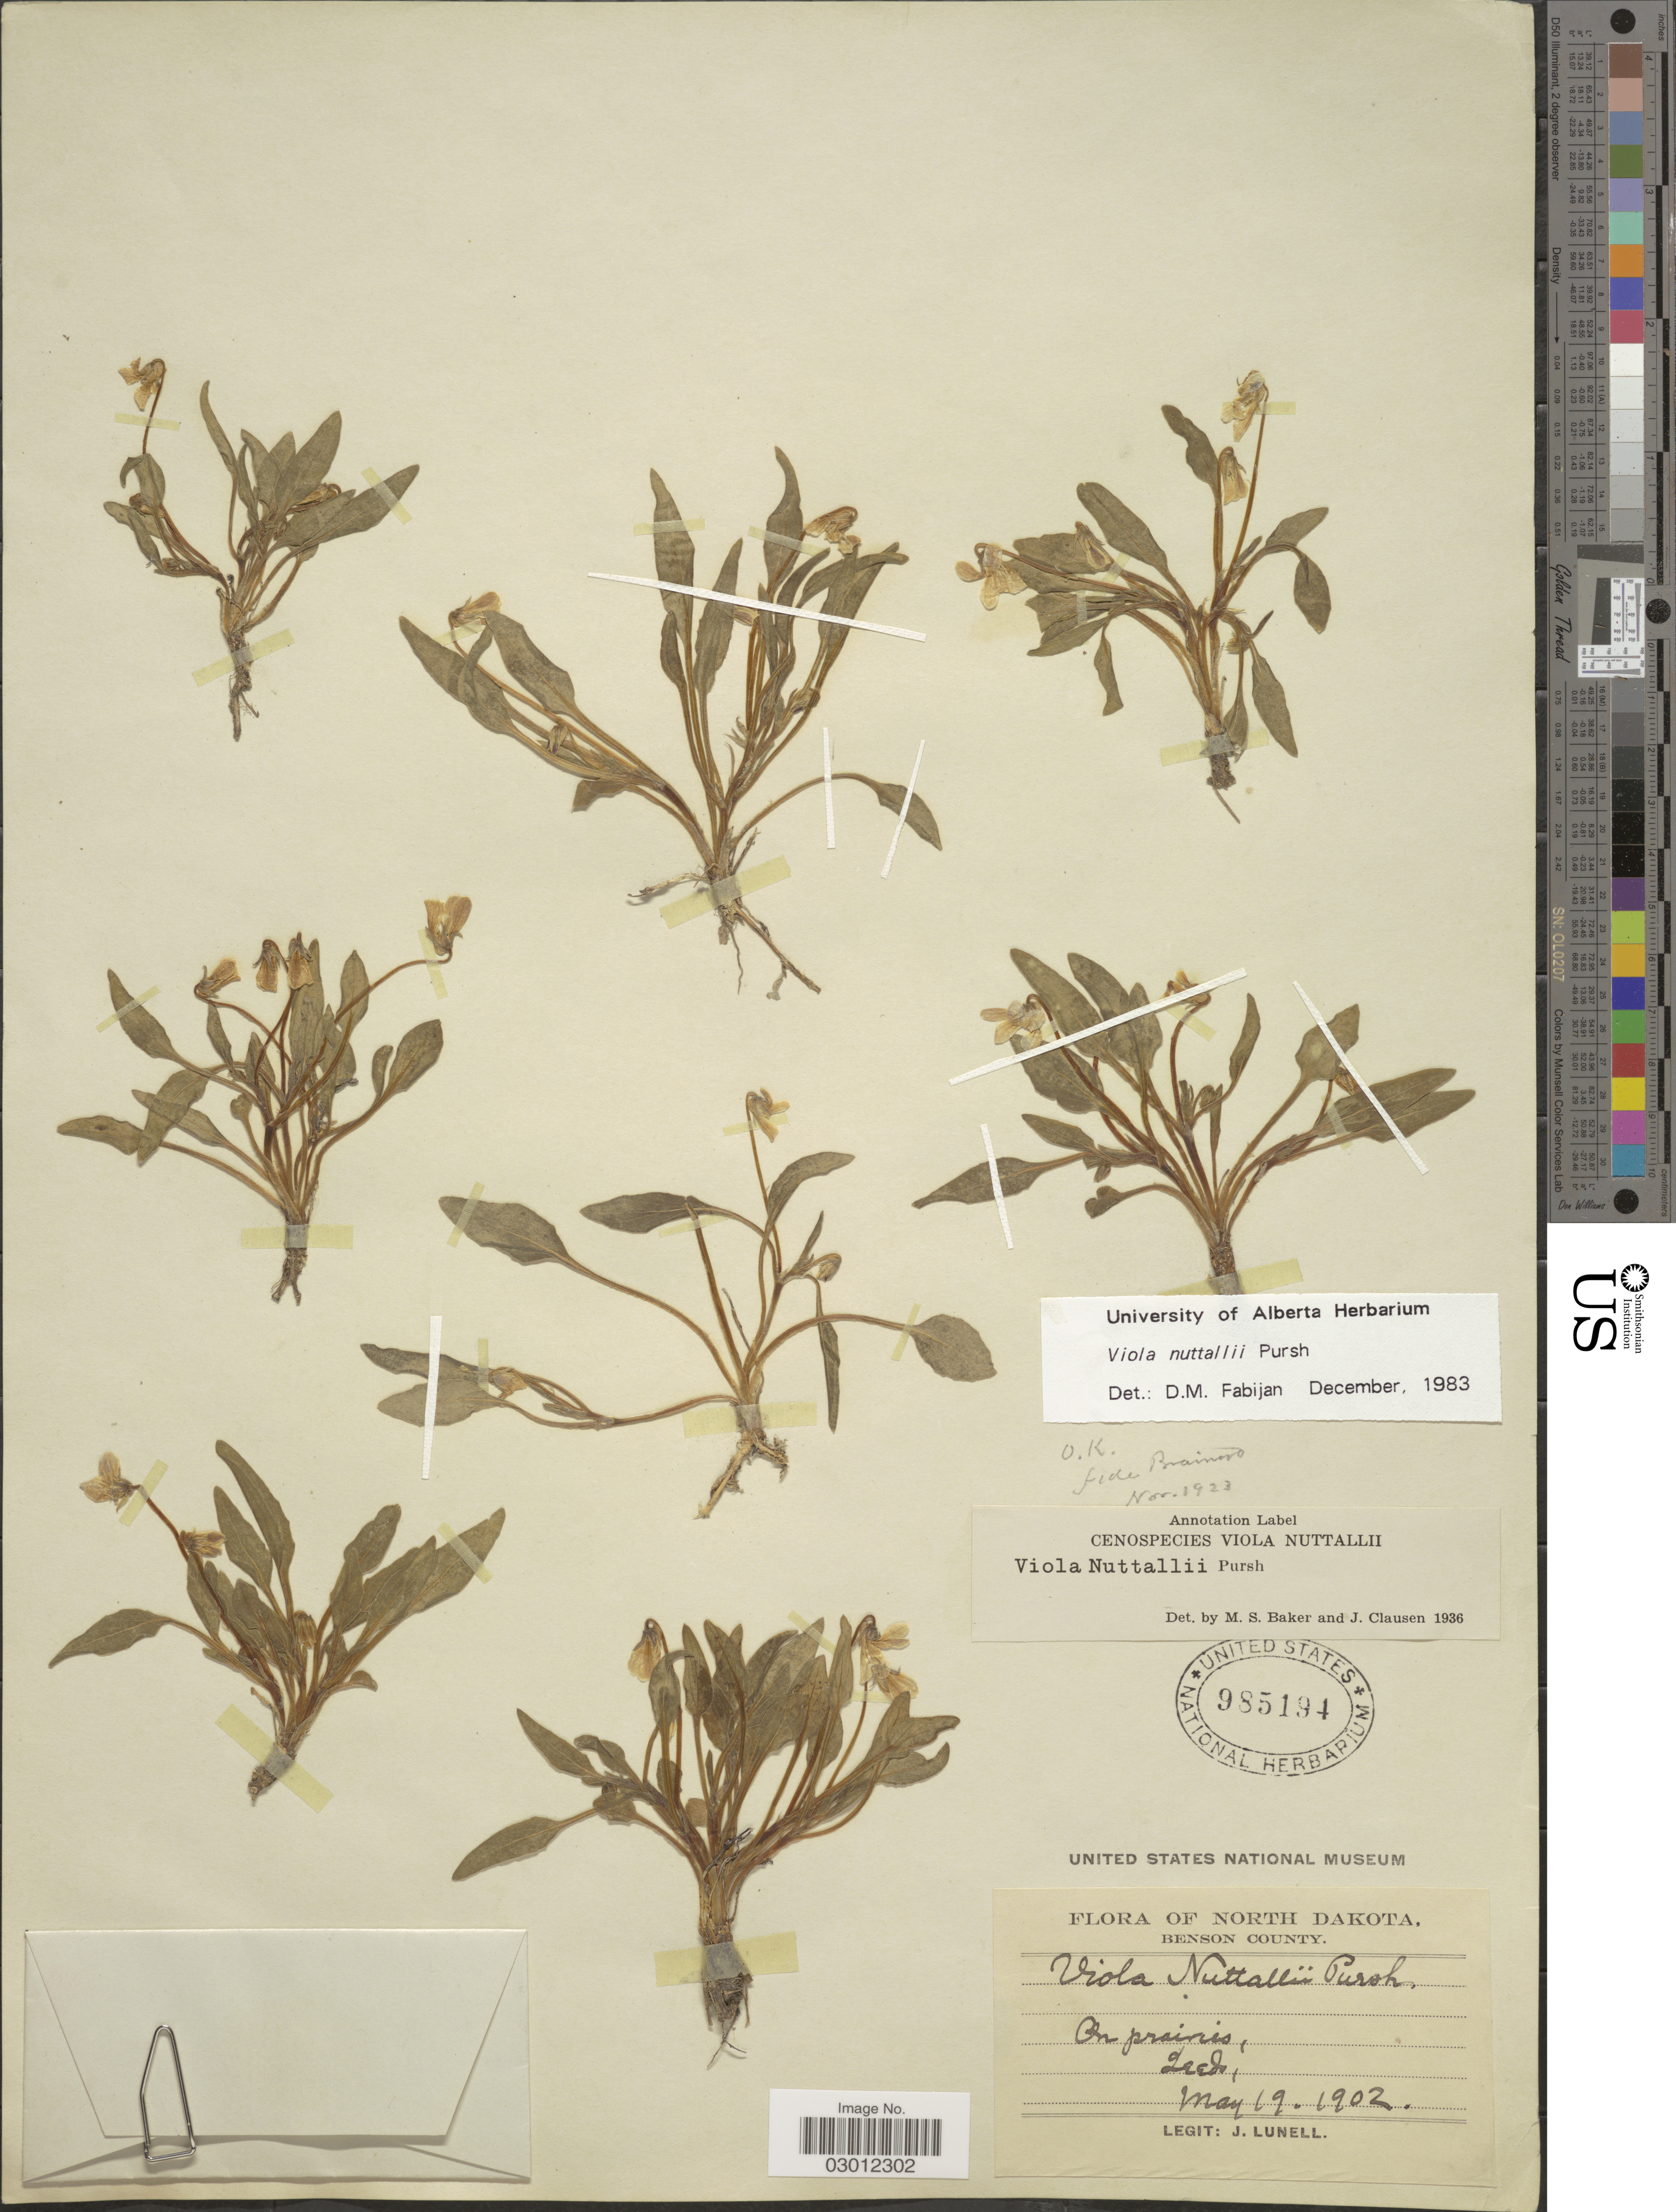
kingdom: Plantae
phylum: Tracheophyta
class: Magnoliopsida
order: Malpighiales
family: Violaceae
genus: Viola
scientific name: Viola nuttallii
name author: Pursh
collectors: J. Lunell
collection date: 1902-05-19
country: United States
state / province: North Dakota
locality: Leeds.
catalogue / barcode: US 985194